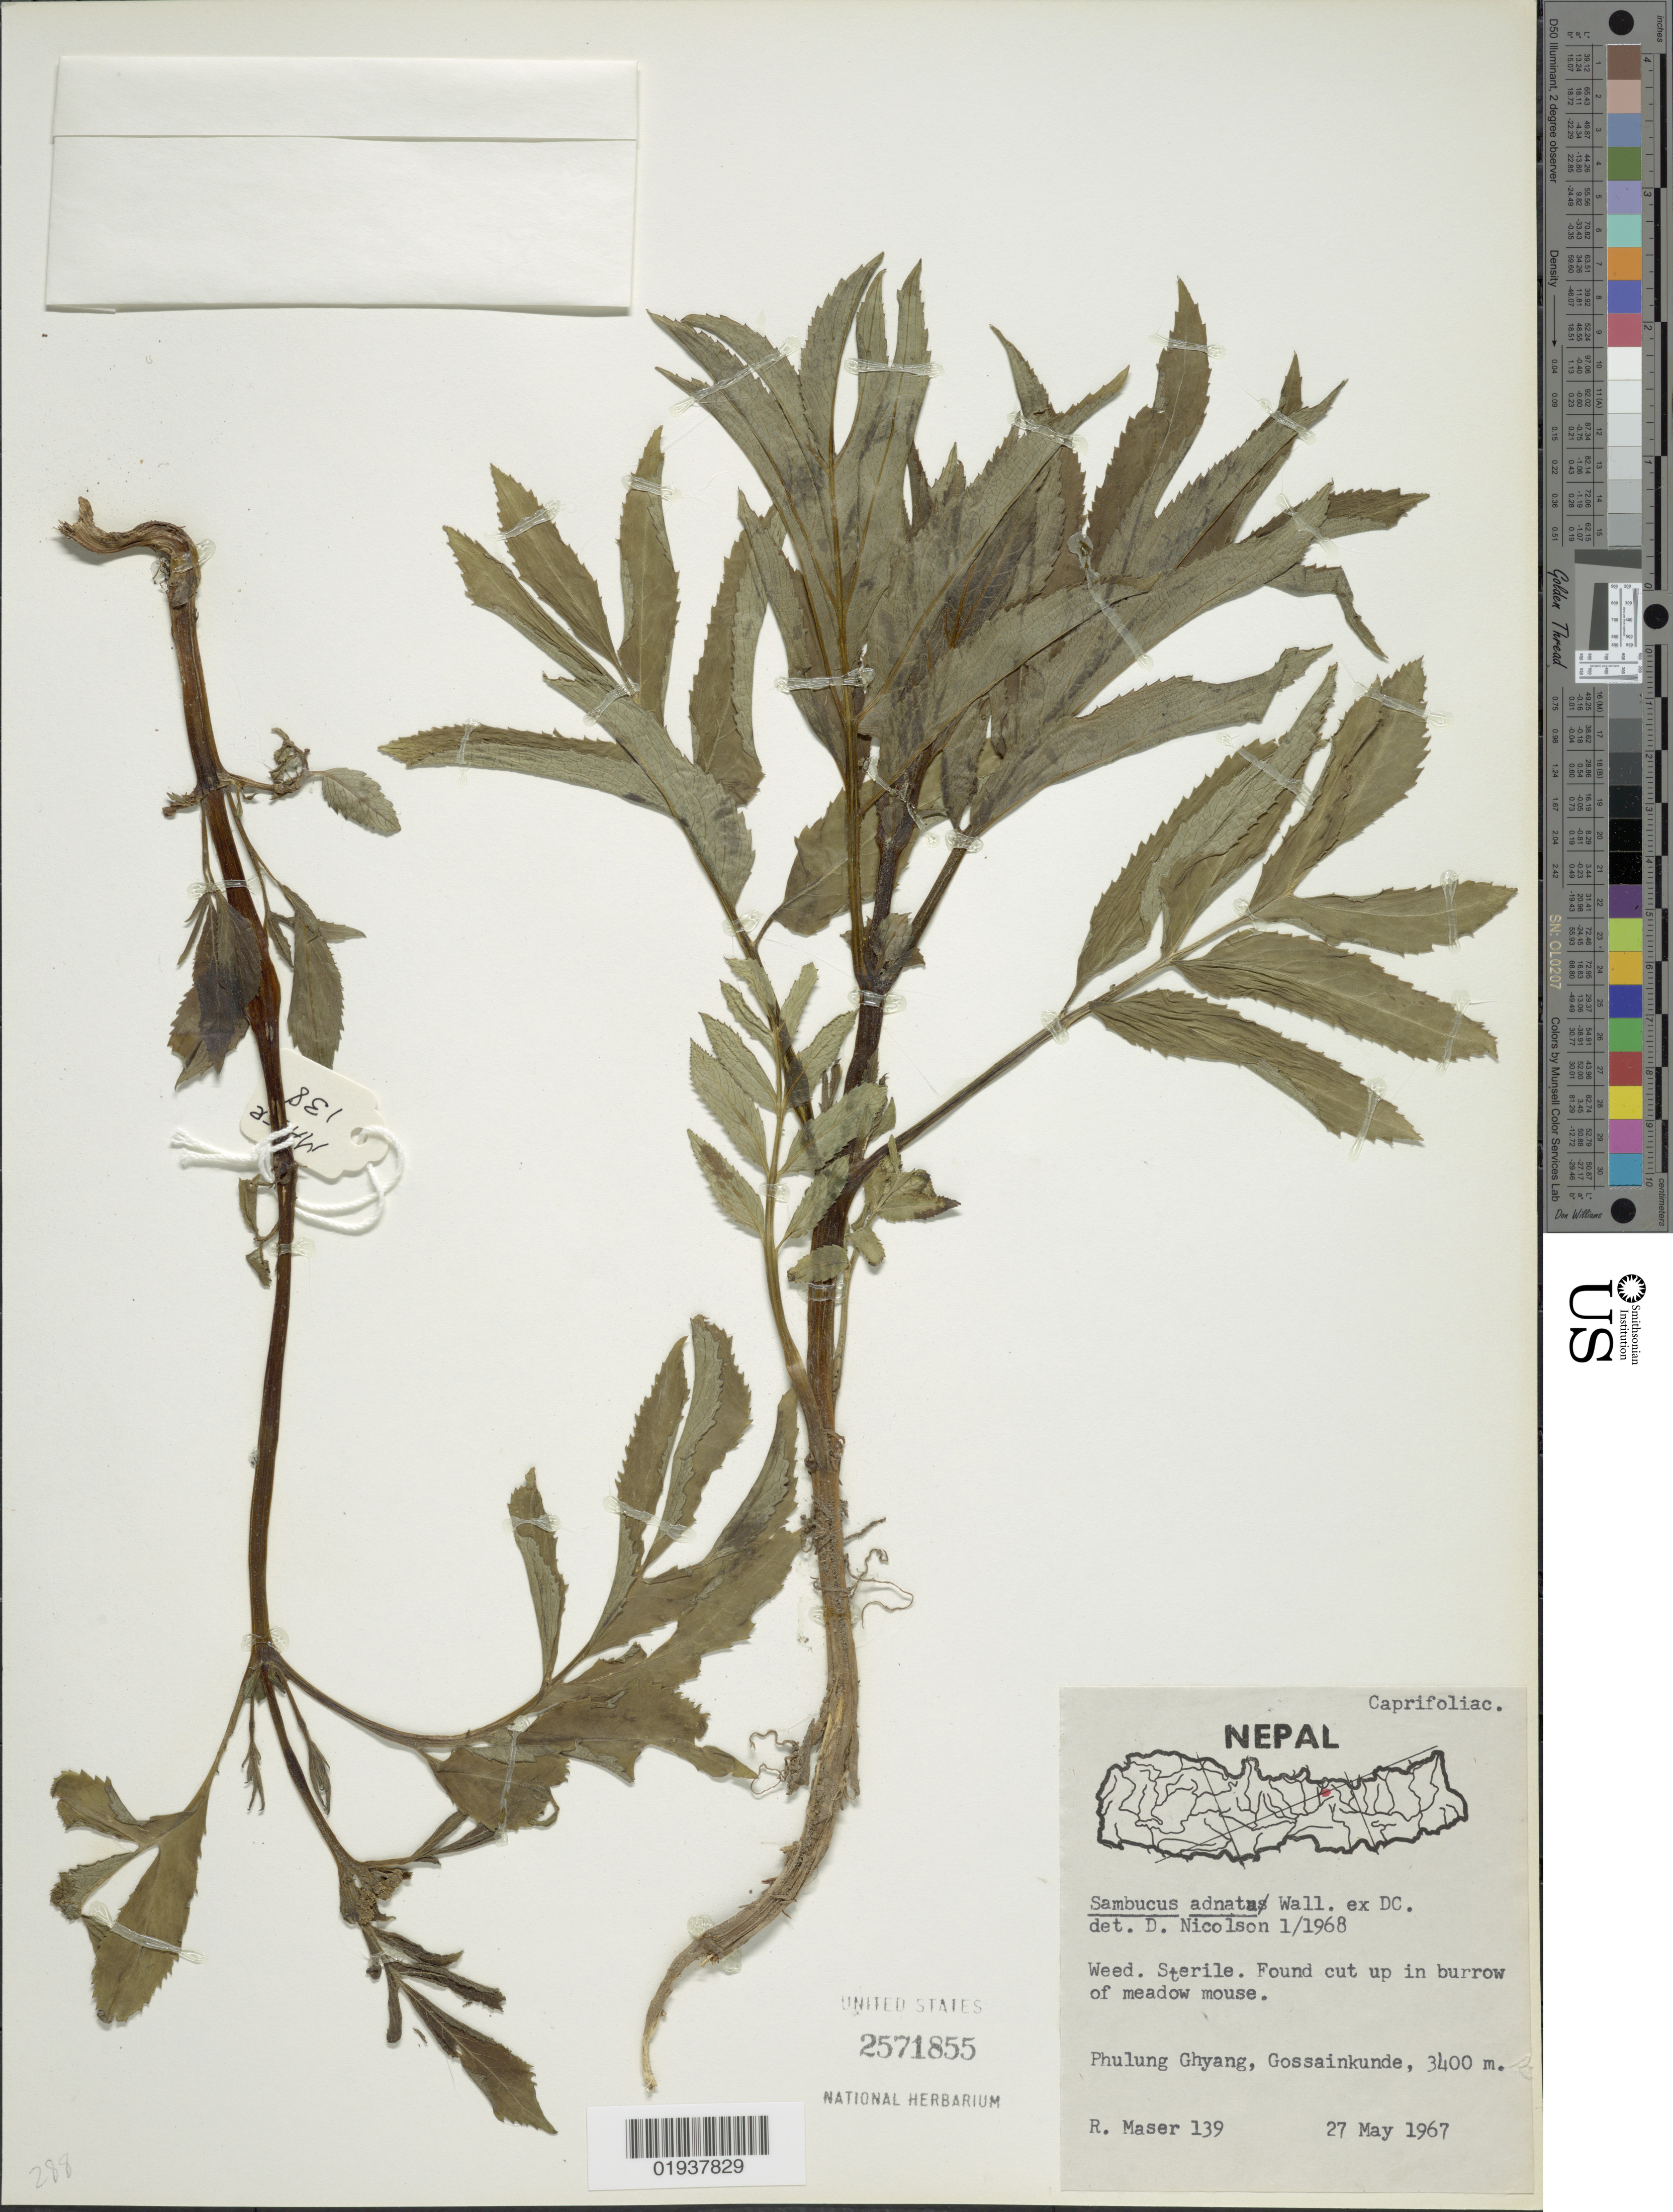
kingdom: Plantae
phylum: Tracheophyta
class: Magnoliopsida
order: Dipsacales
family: Viburnaceae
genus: Sambucus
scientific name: Sambucus adnata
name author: Wall. ex DC.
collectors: R. Maser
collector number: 139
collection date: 1967-05-27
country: Nepal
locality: Phulung Ghyang, Gossainkunde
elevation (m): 3400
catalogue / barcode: US 2571855